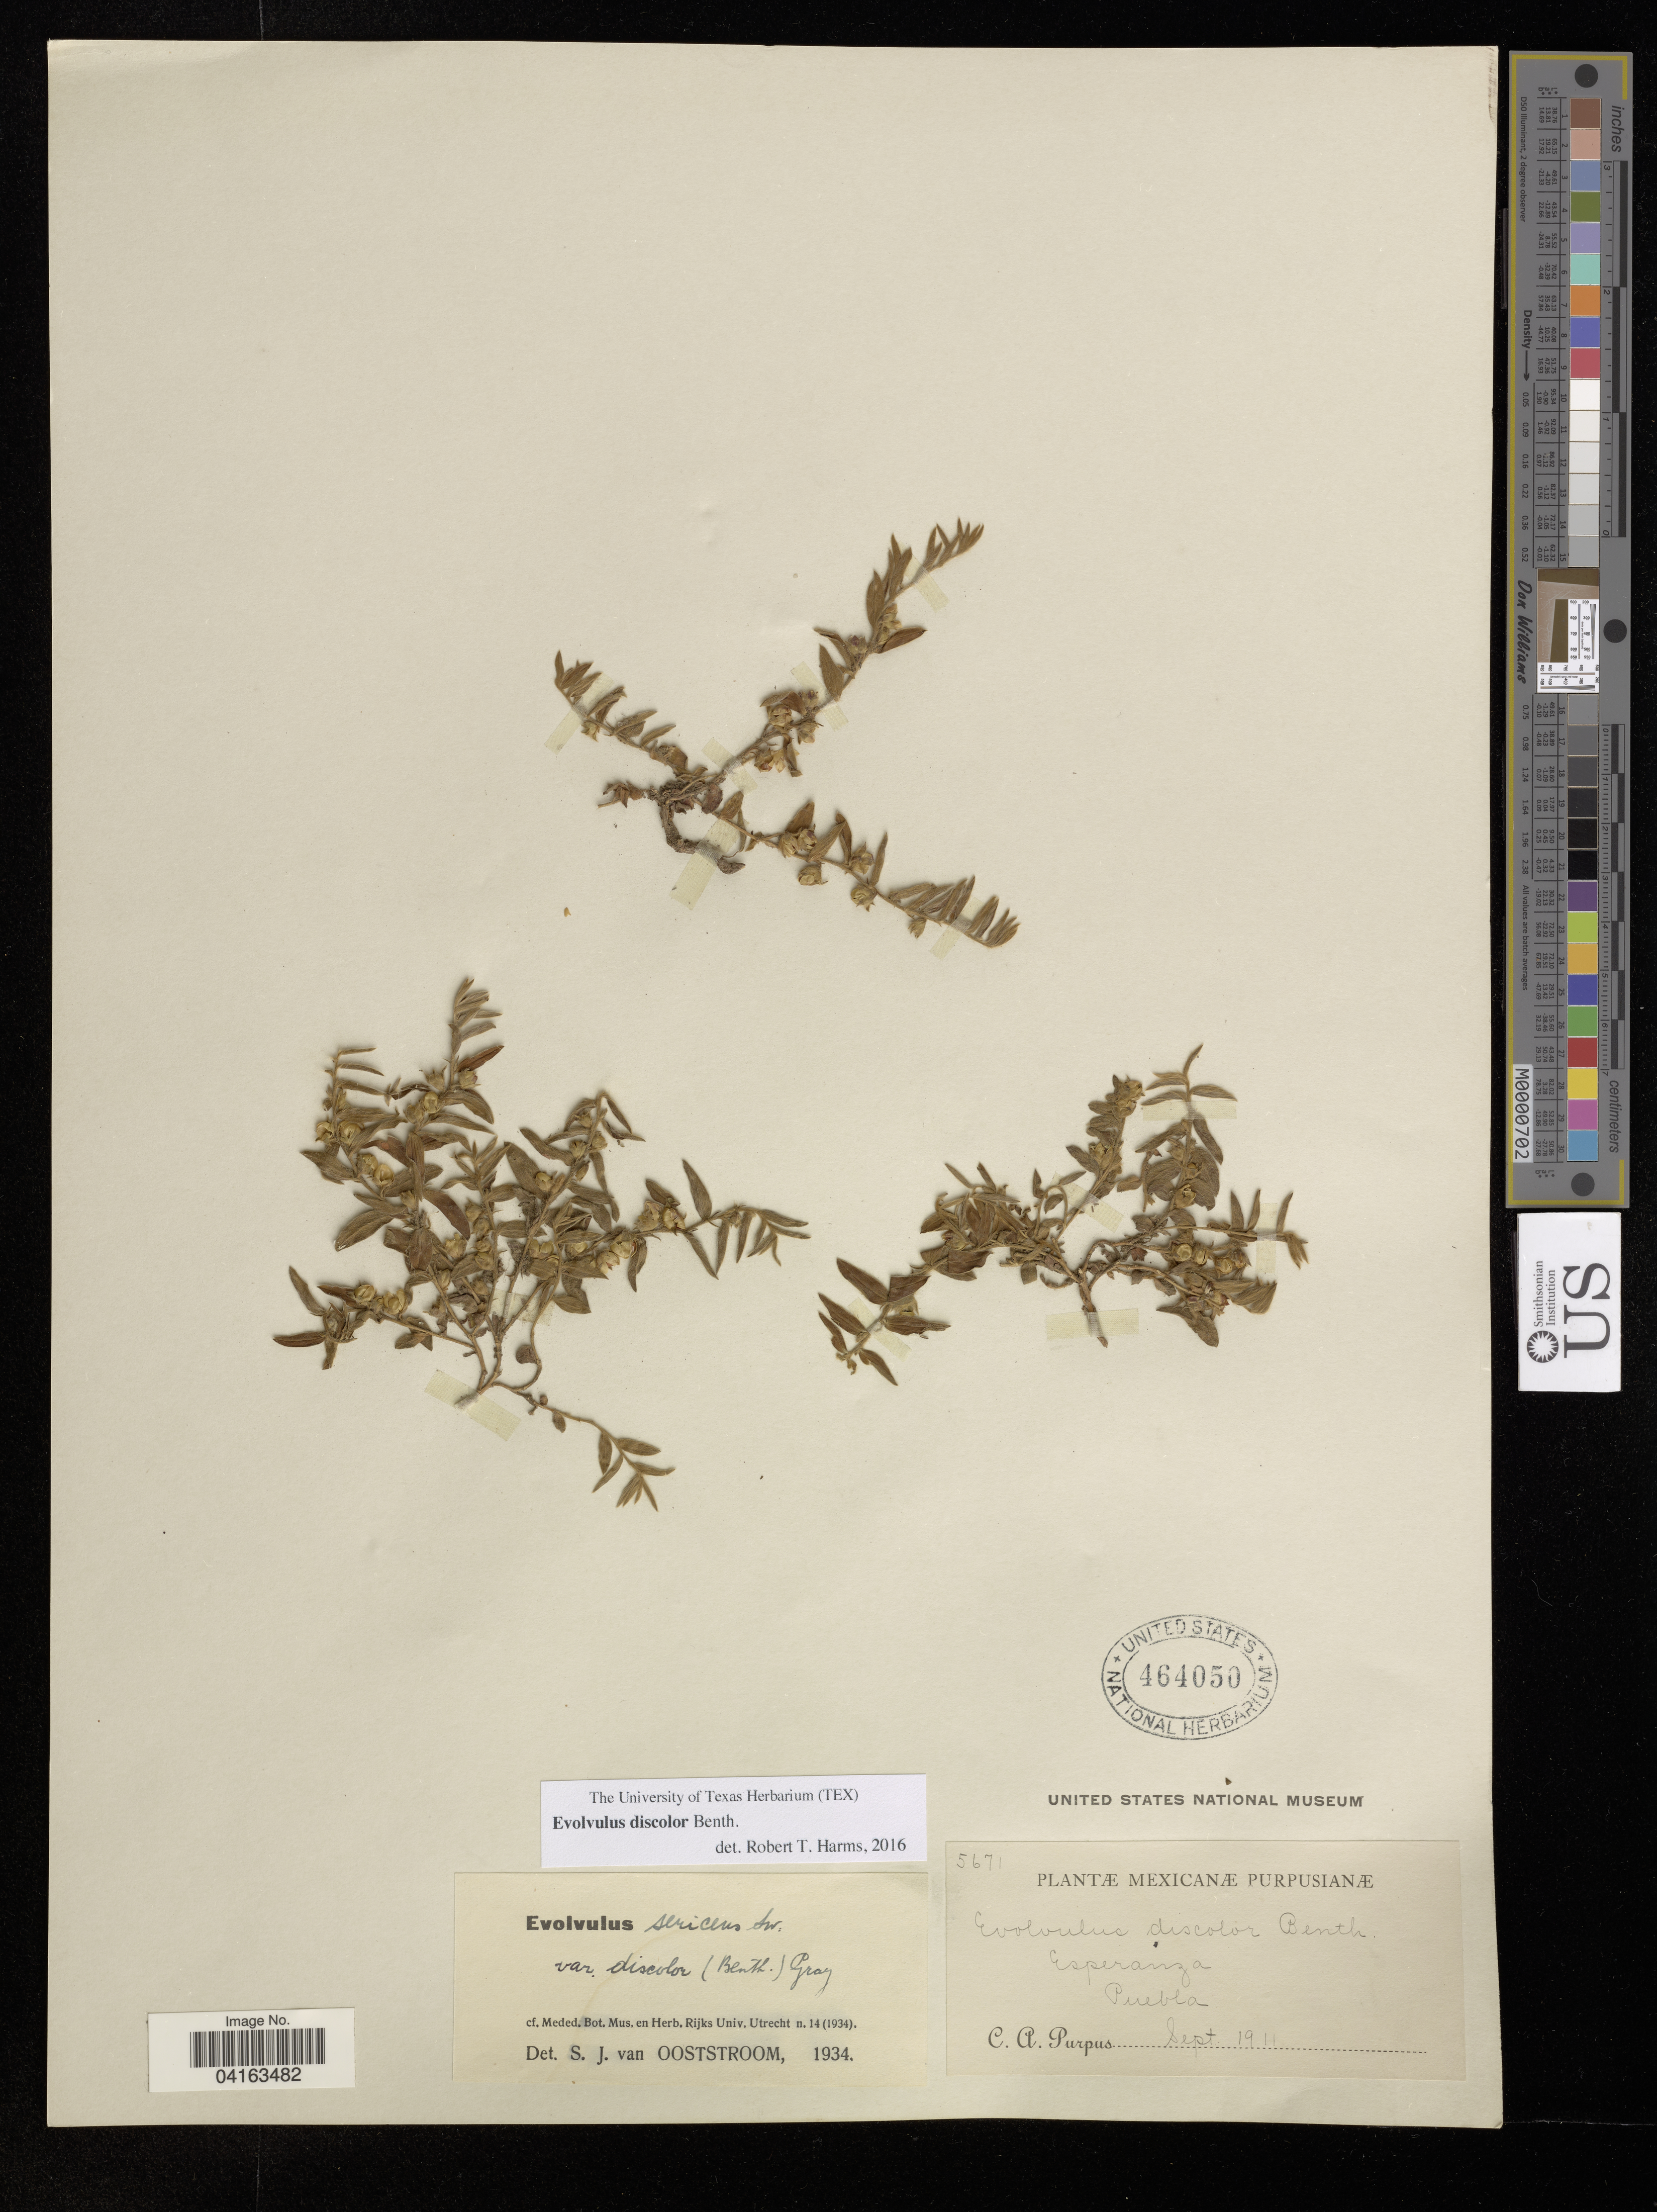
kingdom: Plantae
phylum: Tracheophyta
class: Magnoliopsida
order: Solanales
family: Convolvulaceae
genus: Evolvulus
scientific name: Evolvulus discolor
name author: Benth.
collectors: C. A. Purpus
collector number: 5671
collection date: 1911-09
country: Mexico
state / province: Puebla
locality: Esperanza.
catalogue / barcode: US 464050